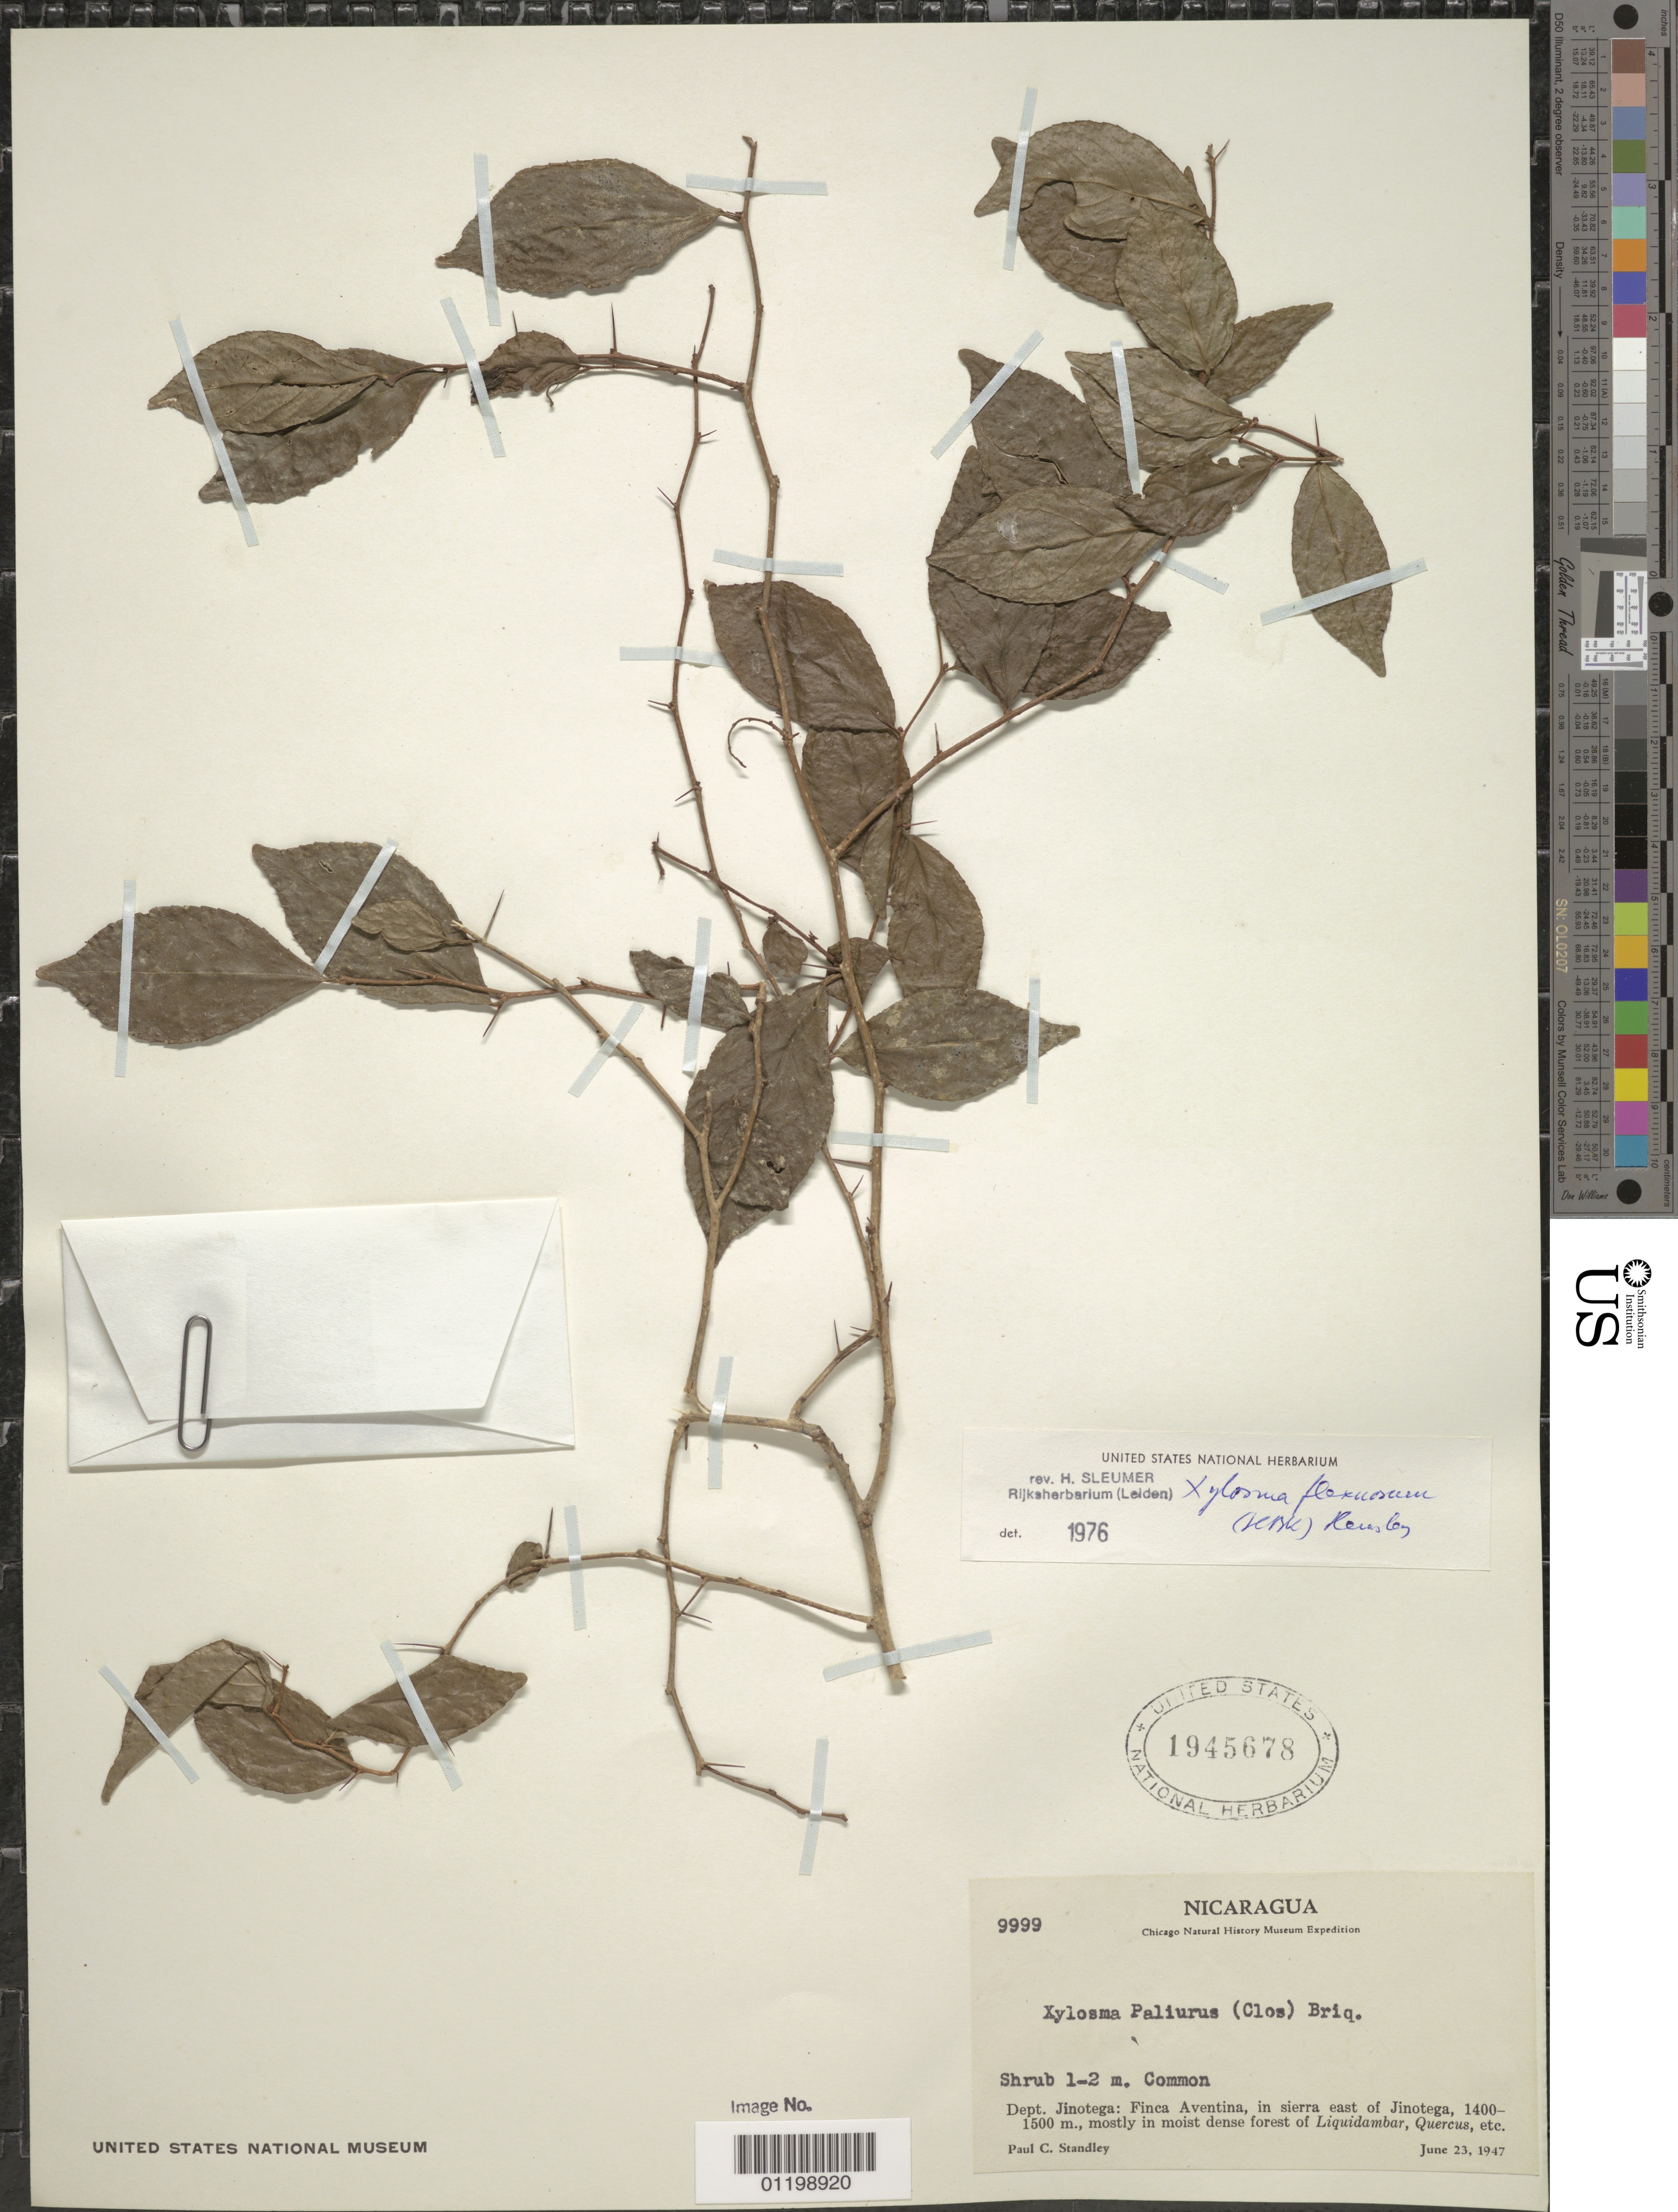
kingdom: Plantae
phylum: Tracheophyta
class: Magnoliopsida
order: Malpighiales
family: Salicaceae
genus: Xylosma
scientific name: Xylosma flexuosa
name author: (Kunth) Hemsl.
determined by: Sleumer, H. O.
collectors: P. C. Standley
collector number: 9999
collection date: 1947-06-23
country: Nicaragua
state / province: Jinotega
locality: Finca Aventina, in sierra E of Jinotega.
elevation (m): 1400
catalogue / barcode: US 1945678